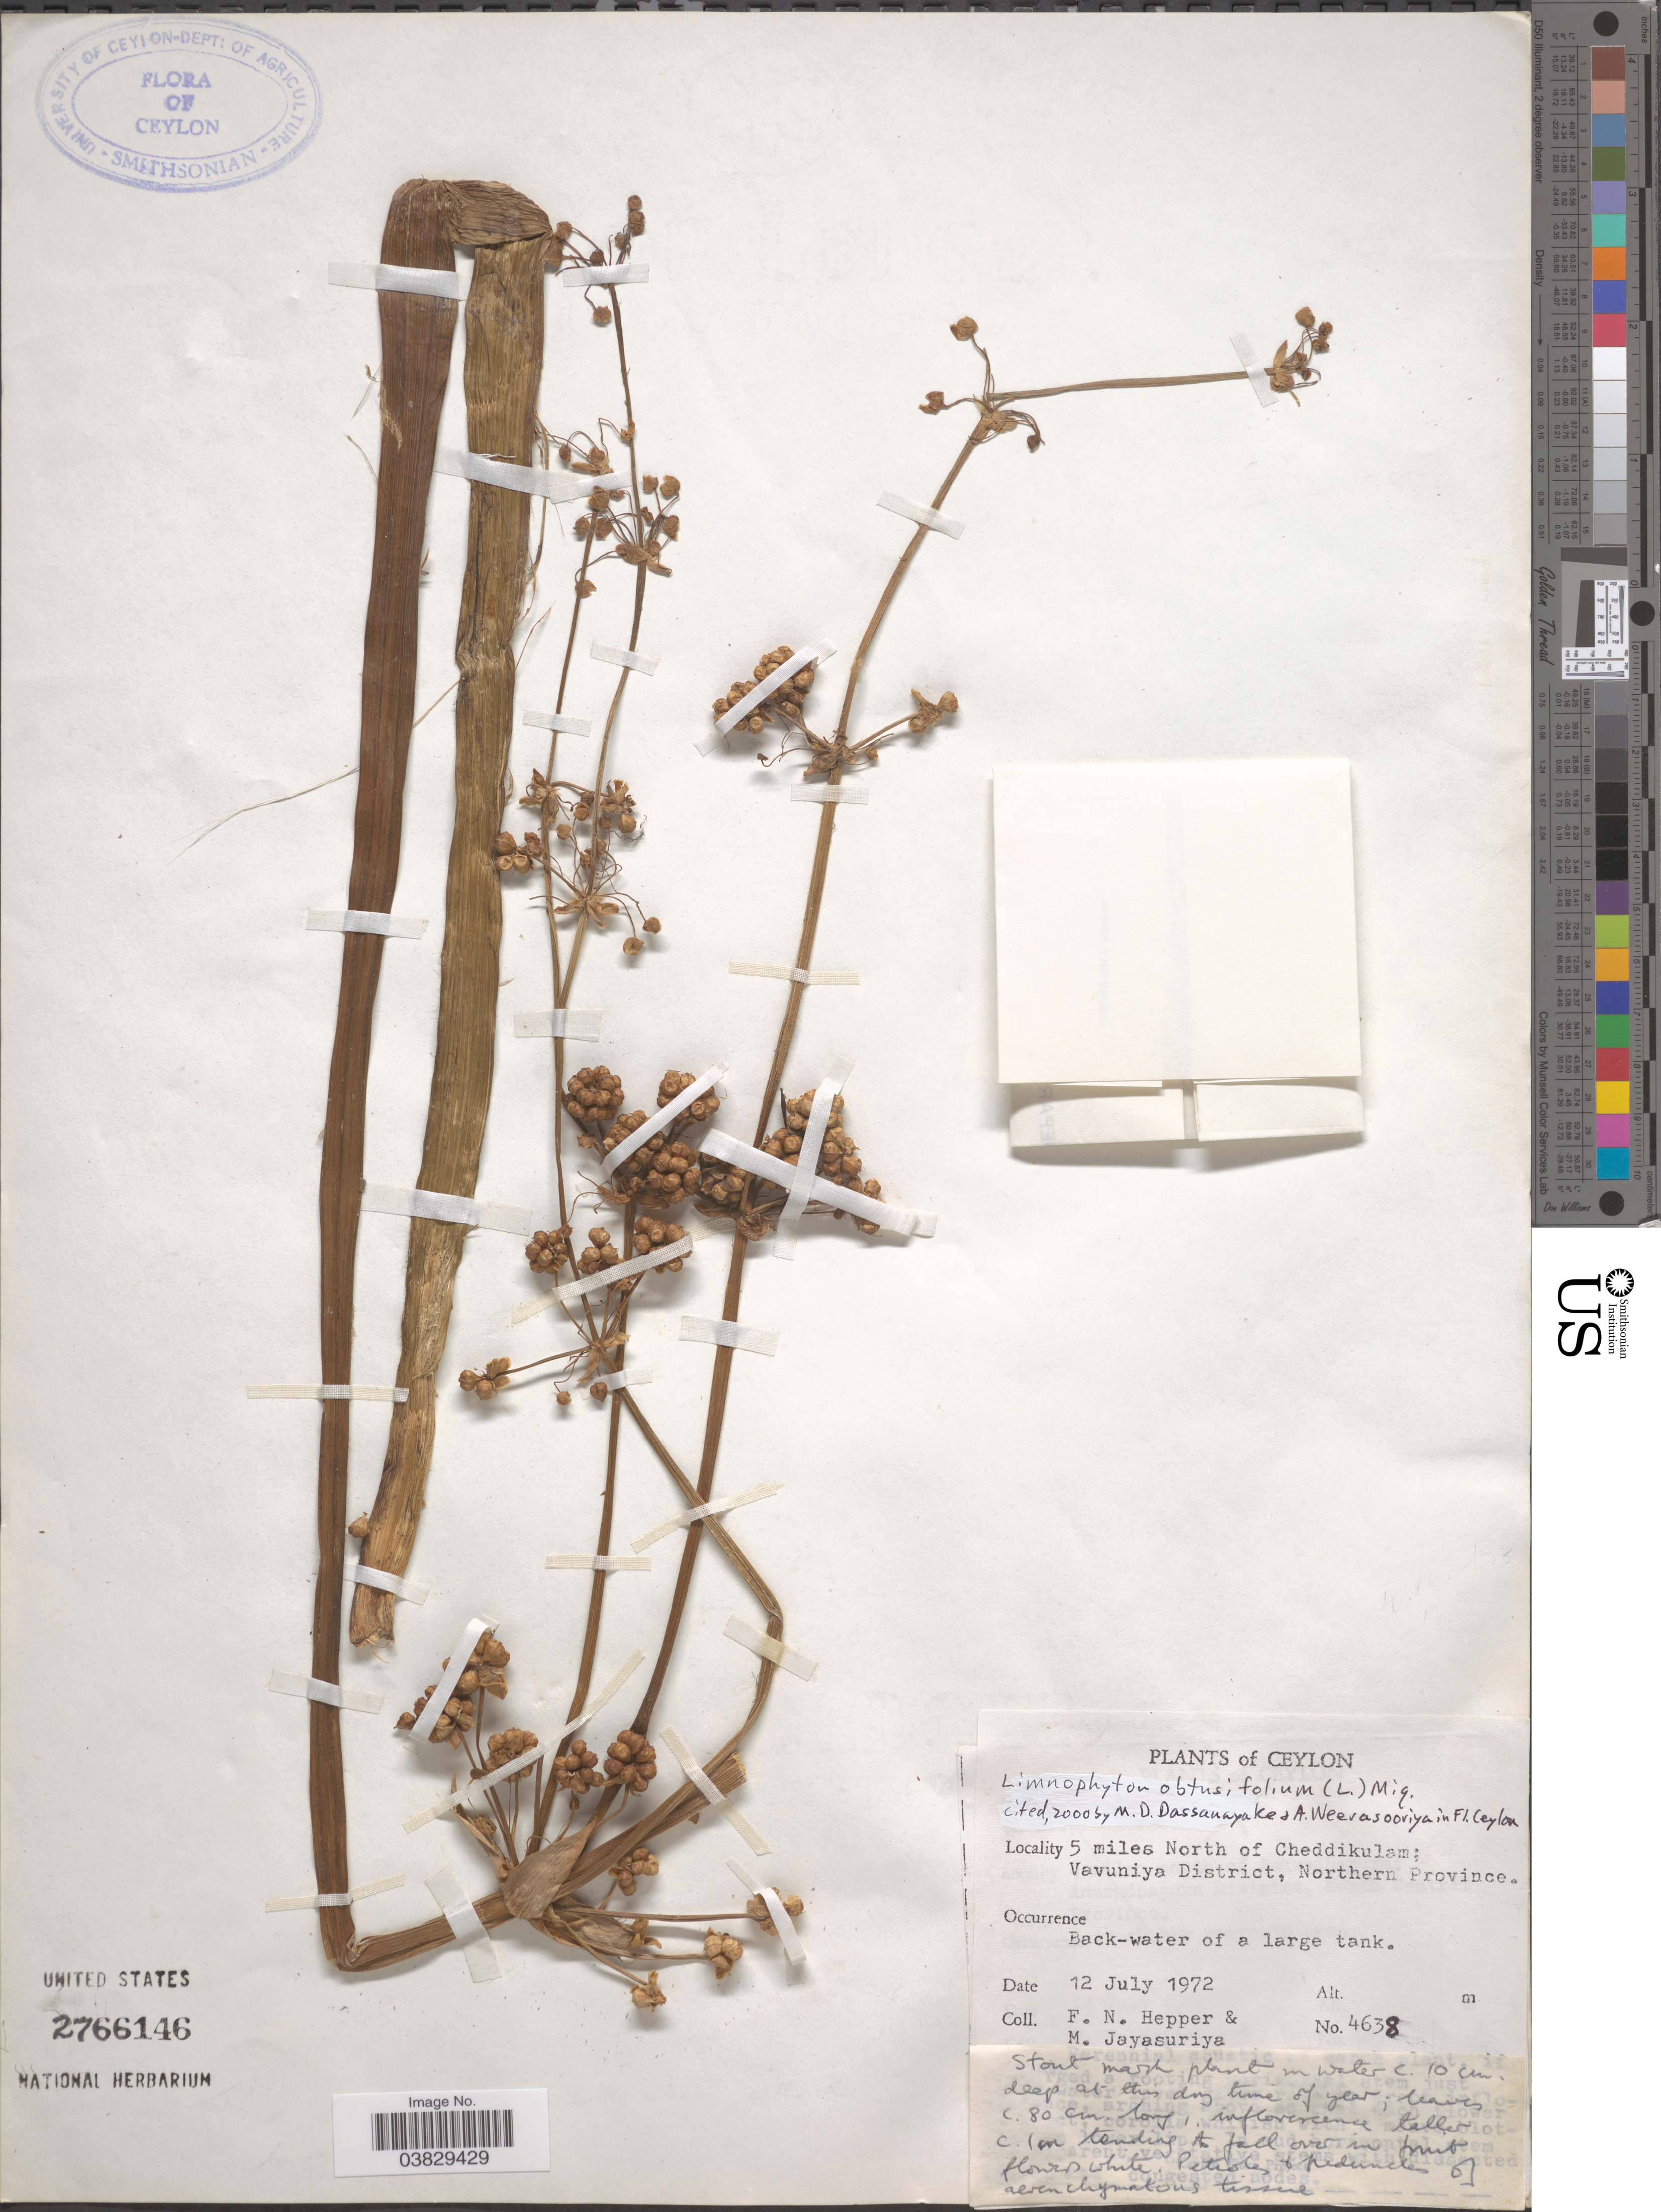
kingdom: Plantae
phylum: Tracheophyta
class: Liliopsida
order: Alismatales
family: Alismataceae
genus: Limnophyton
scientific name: Limnophyton obtusifolium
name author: (L.) Miq.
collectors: F. Hepper & M. Jayasuria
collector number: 4638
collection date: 1972-07-12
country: Sri Lanka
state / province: Northern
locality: Ceylon. 5 miles North of Cheddikulam; Vavuniya District.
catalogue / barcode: US 2766146